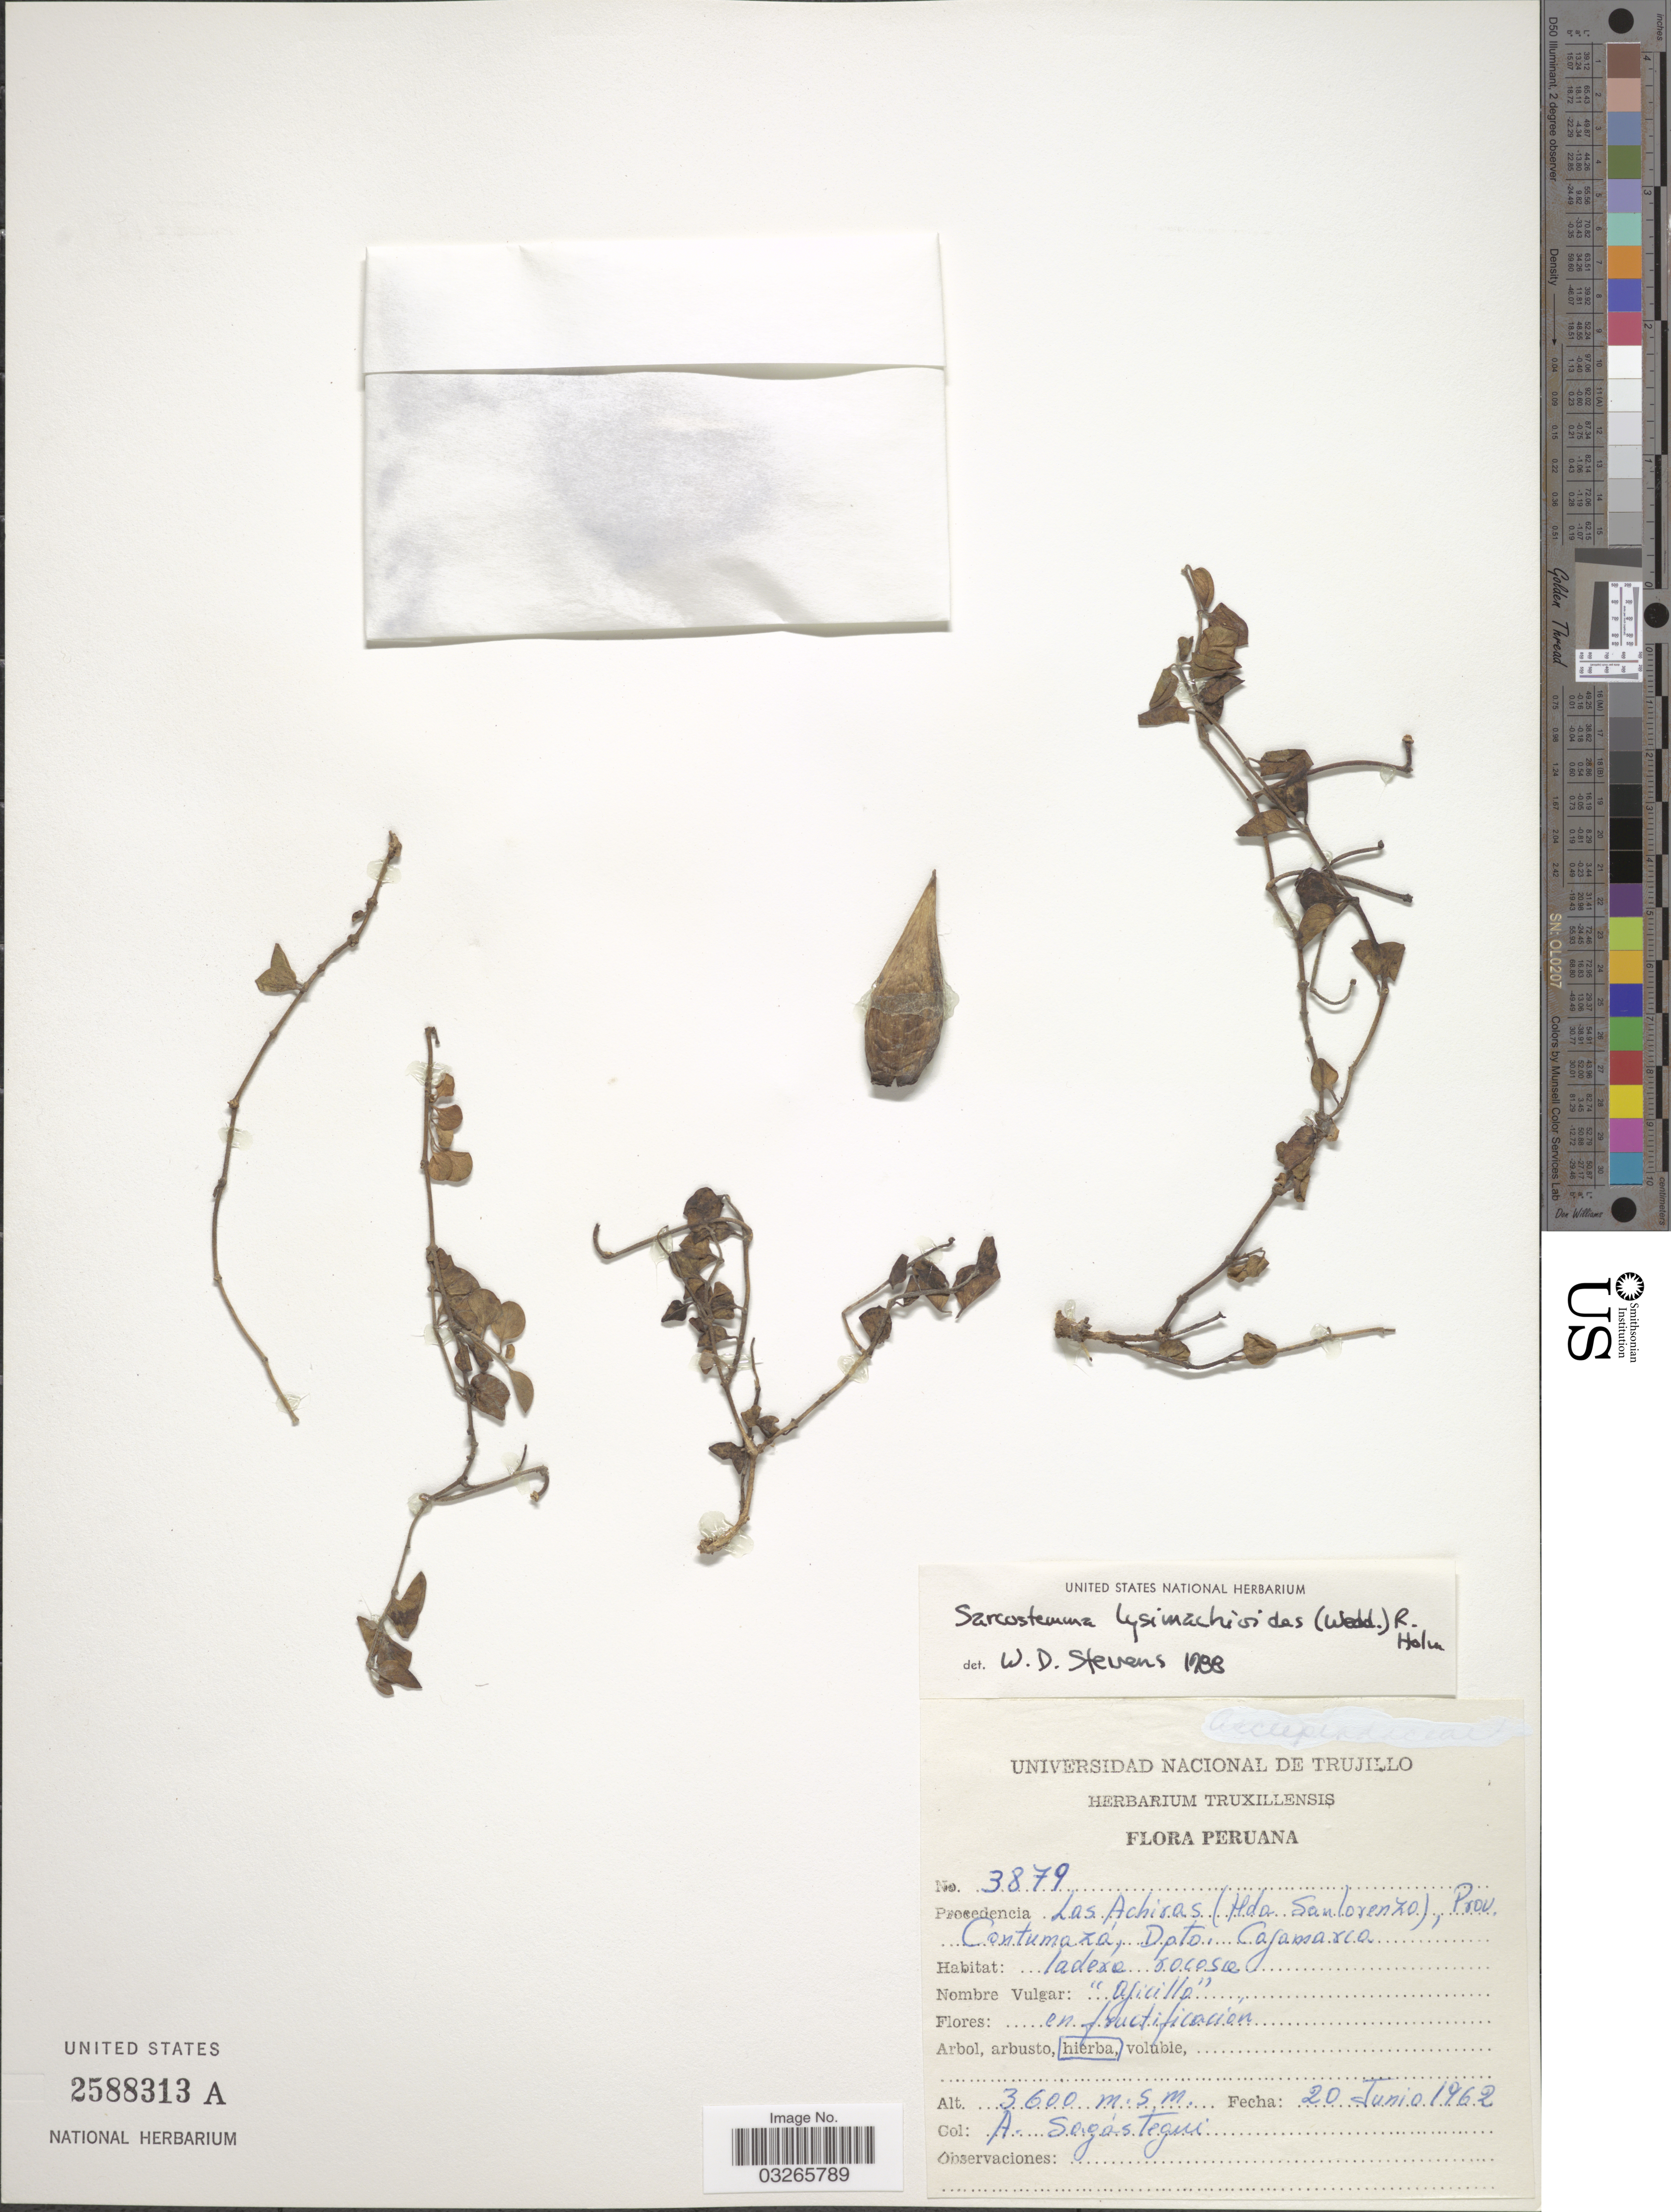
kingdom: Plantae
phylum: Tracheophyta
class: Magnoliopsida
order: Gentianales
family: Apocynaceae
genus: Sarcostemma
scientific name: Sarcostemma lysimachioides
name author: (Wedd.) R.W. Holm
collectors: A. Sagastegui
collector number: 3879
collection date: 1962-06-20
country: Peru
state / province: Cajamarca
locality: Las Achiras (Hdo. San Lorenzo), Prov. Contumazá, Dpto. Cajamarca.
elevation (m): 3600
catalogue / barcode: US 2588313A